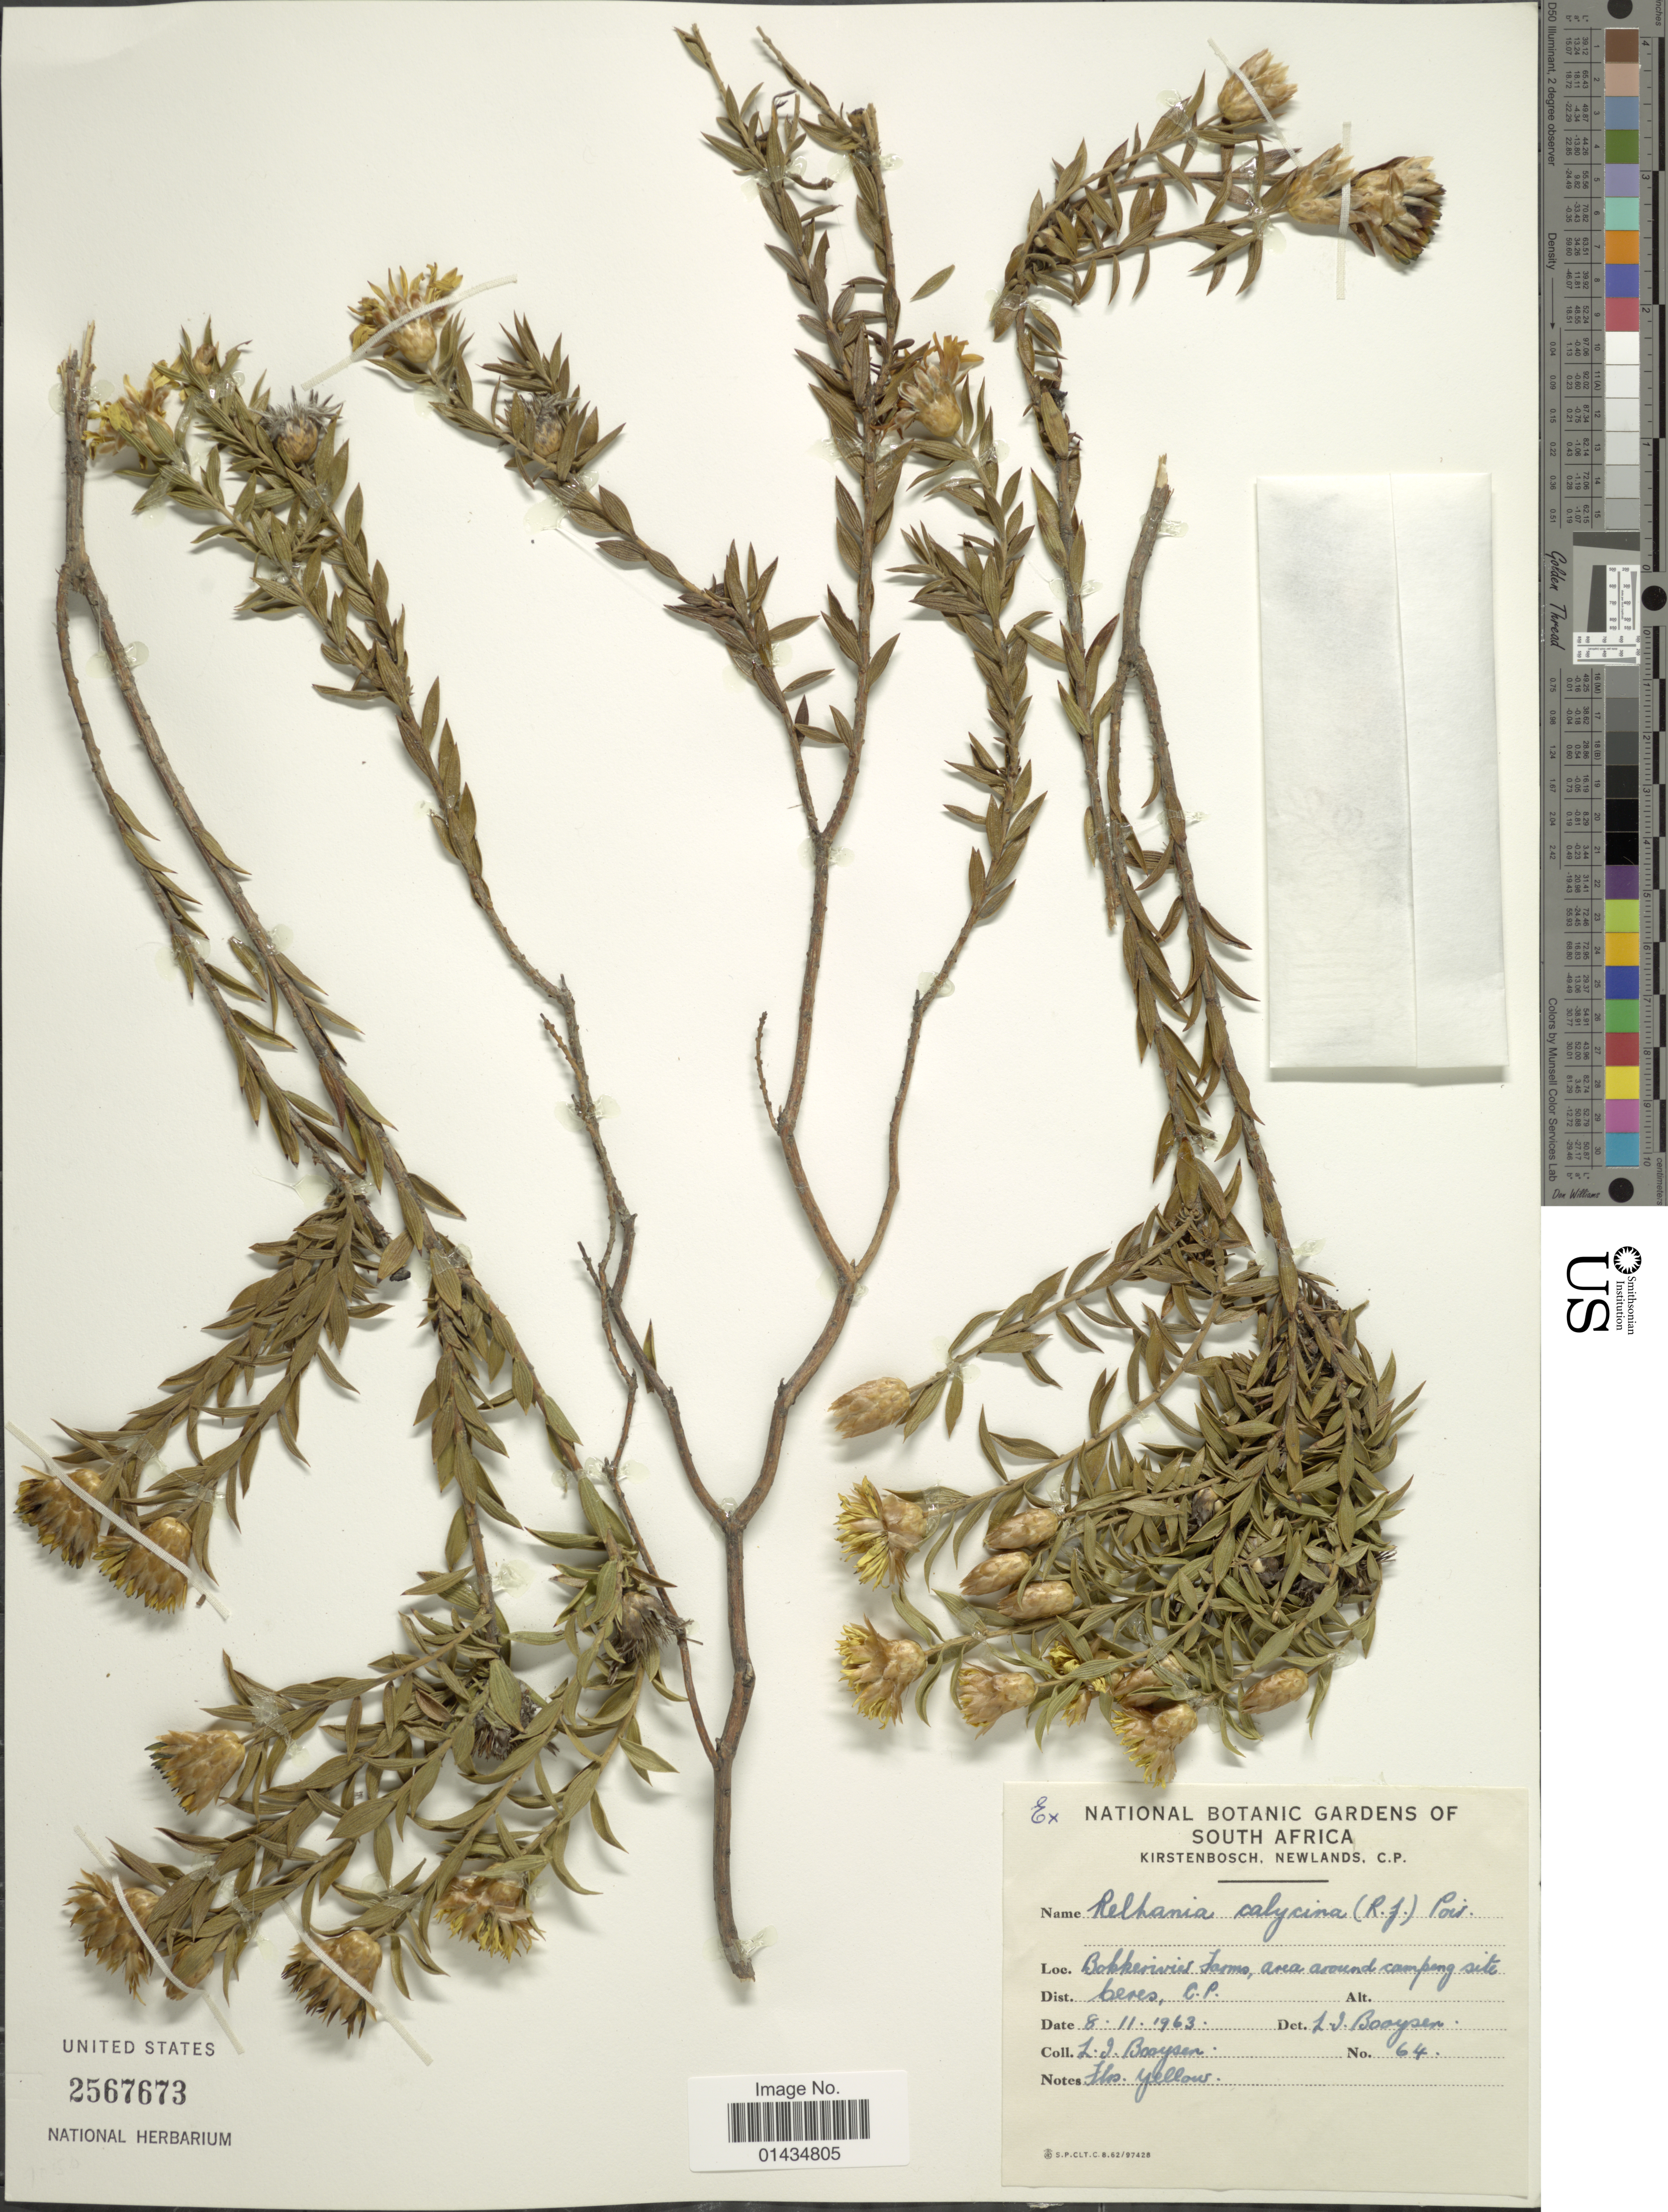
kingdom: Plantae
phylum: Tracheophyta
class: Magnoliopsida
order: Asterales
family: Asteraceae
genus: Relhania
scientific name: Relhania calycina subsp. apiculata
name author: (DC.) K. Bremer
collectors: B. Boysen Larsen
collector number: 64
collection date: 1963-11-08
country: South Africa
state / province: Western Cape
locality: Bokkerivier Farms, area around camping site, Dist. Ceres.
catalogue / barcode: US 2567673